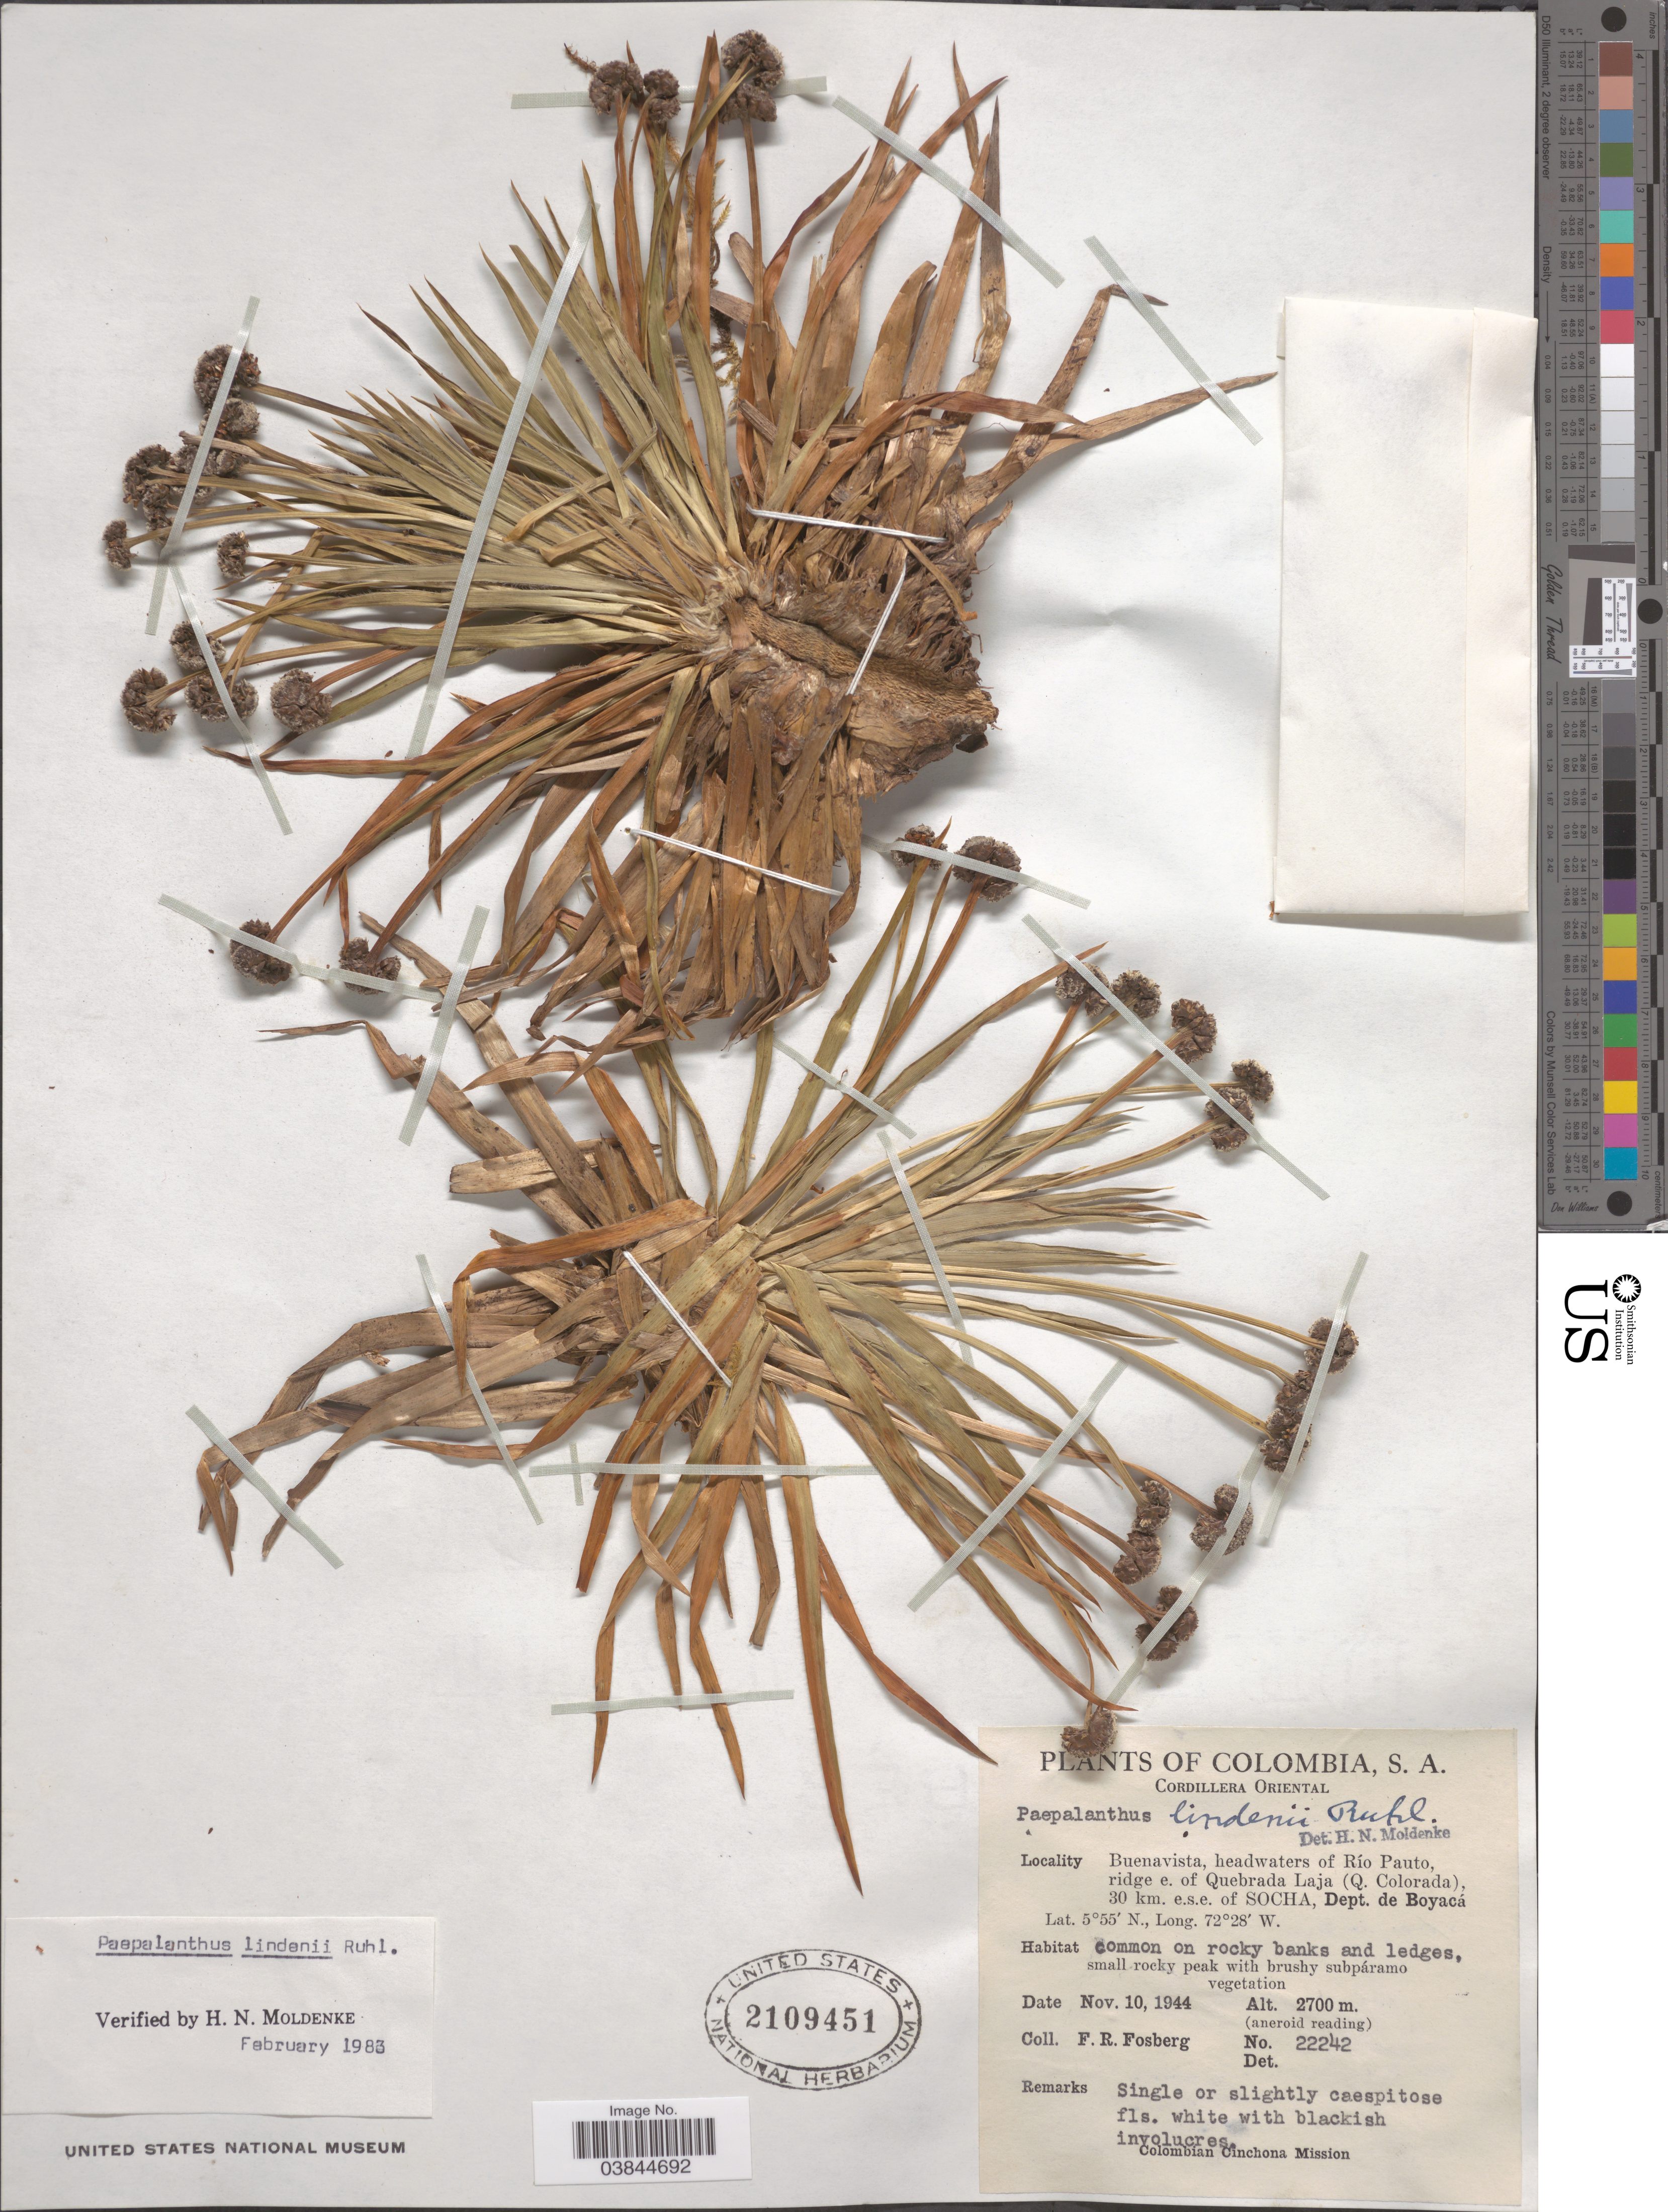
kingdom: Plantae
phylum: Tracheophyta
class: Liliopsida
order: Poales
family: Eriocaulaceae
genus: Paepalanthus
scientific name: Paepalanthus petraeus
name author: Körn. in Mart.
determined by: Sauthier, Laura Jeanne, (SPF), Universidade de Sao Paulo (BRAZIL)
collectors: F. R. Fosberg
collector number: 22242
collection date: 1944-11-10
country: Colombia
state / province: Boyacá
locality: Cordillera Oriental. Buenavista, headwaters of Río Pauto, ridge e. of Quebrada Laja (Q. Colorada), 30 km. e.s.e. of Socha, Dept. de Boyacá.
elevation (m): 2700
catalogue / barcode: US 2109451